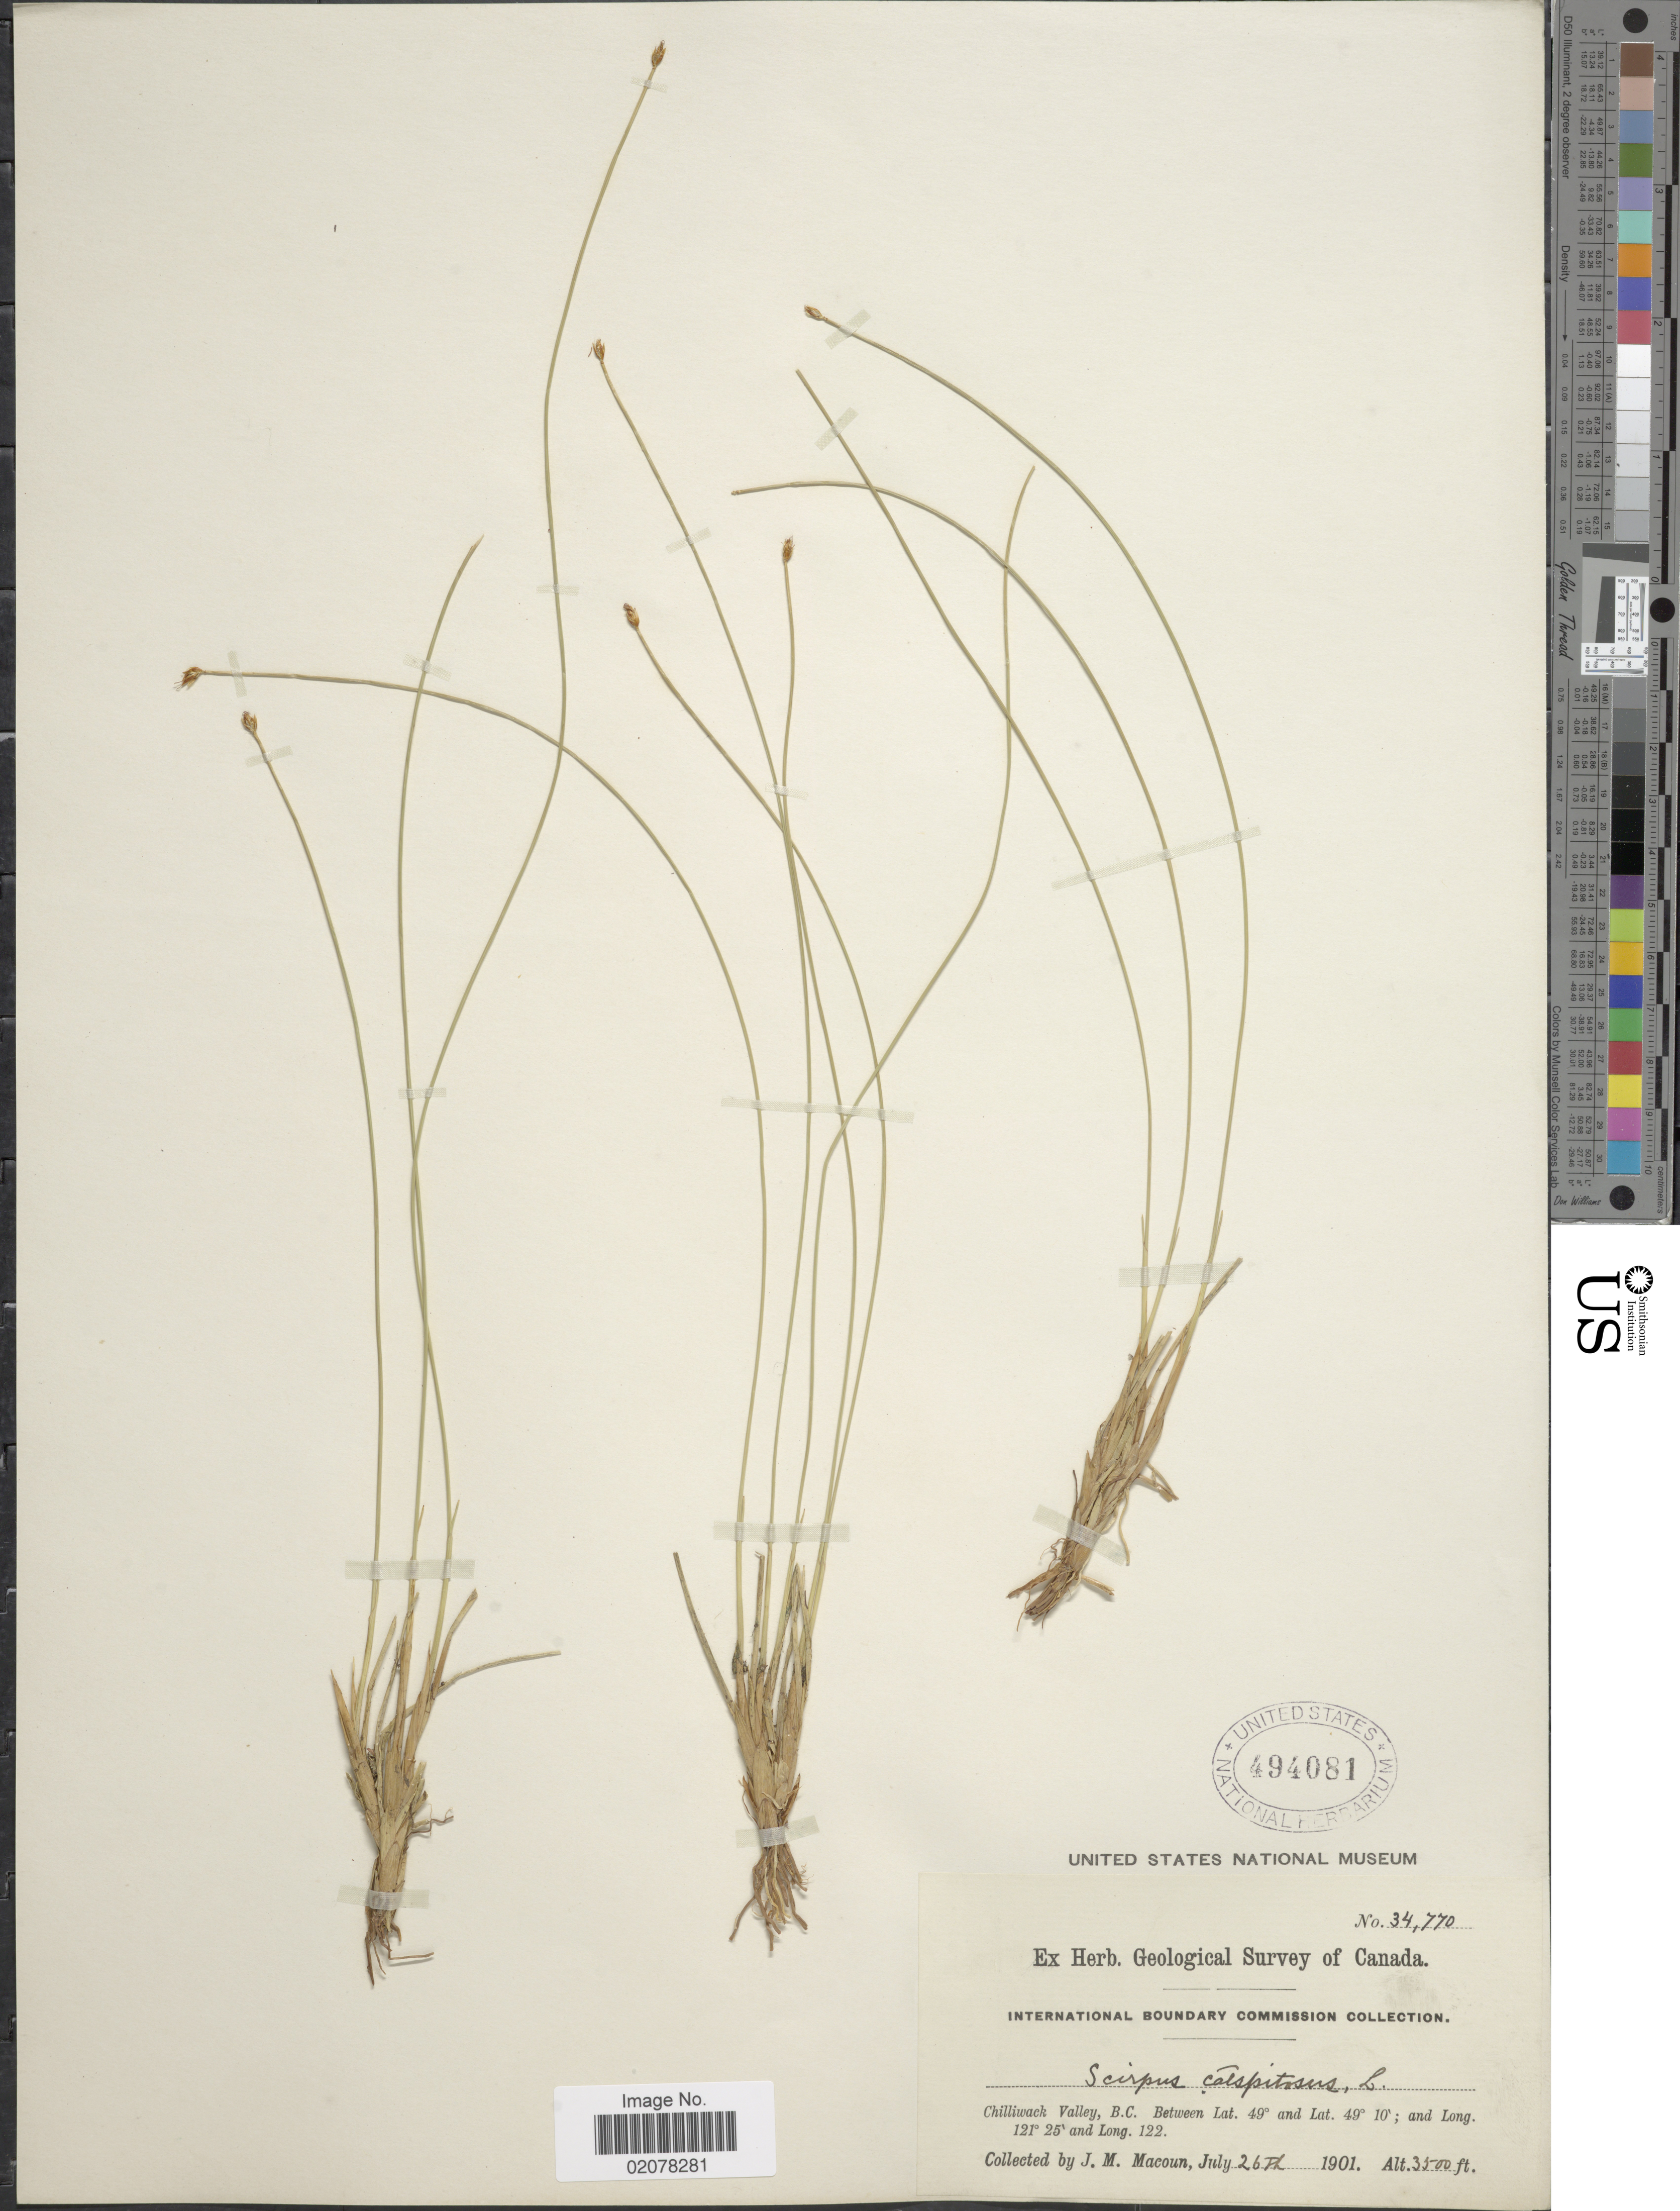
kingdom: Plantae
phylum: Tracheophyta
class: Liliopsida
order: Poales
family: Cyperaceae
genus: Trichophorum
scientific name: Trichophorum cespitosum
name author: (L.) Hartm.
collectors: J. M. Macoun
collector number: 34770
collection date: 1901-07-26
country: Canada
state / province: British Columbia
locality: Chilliwack Valley,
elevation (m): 1067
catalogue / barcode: US 494081